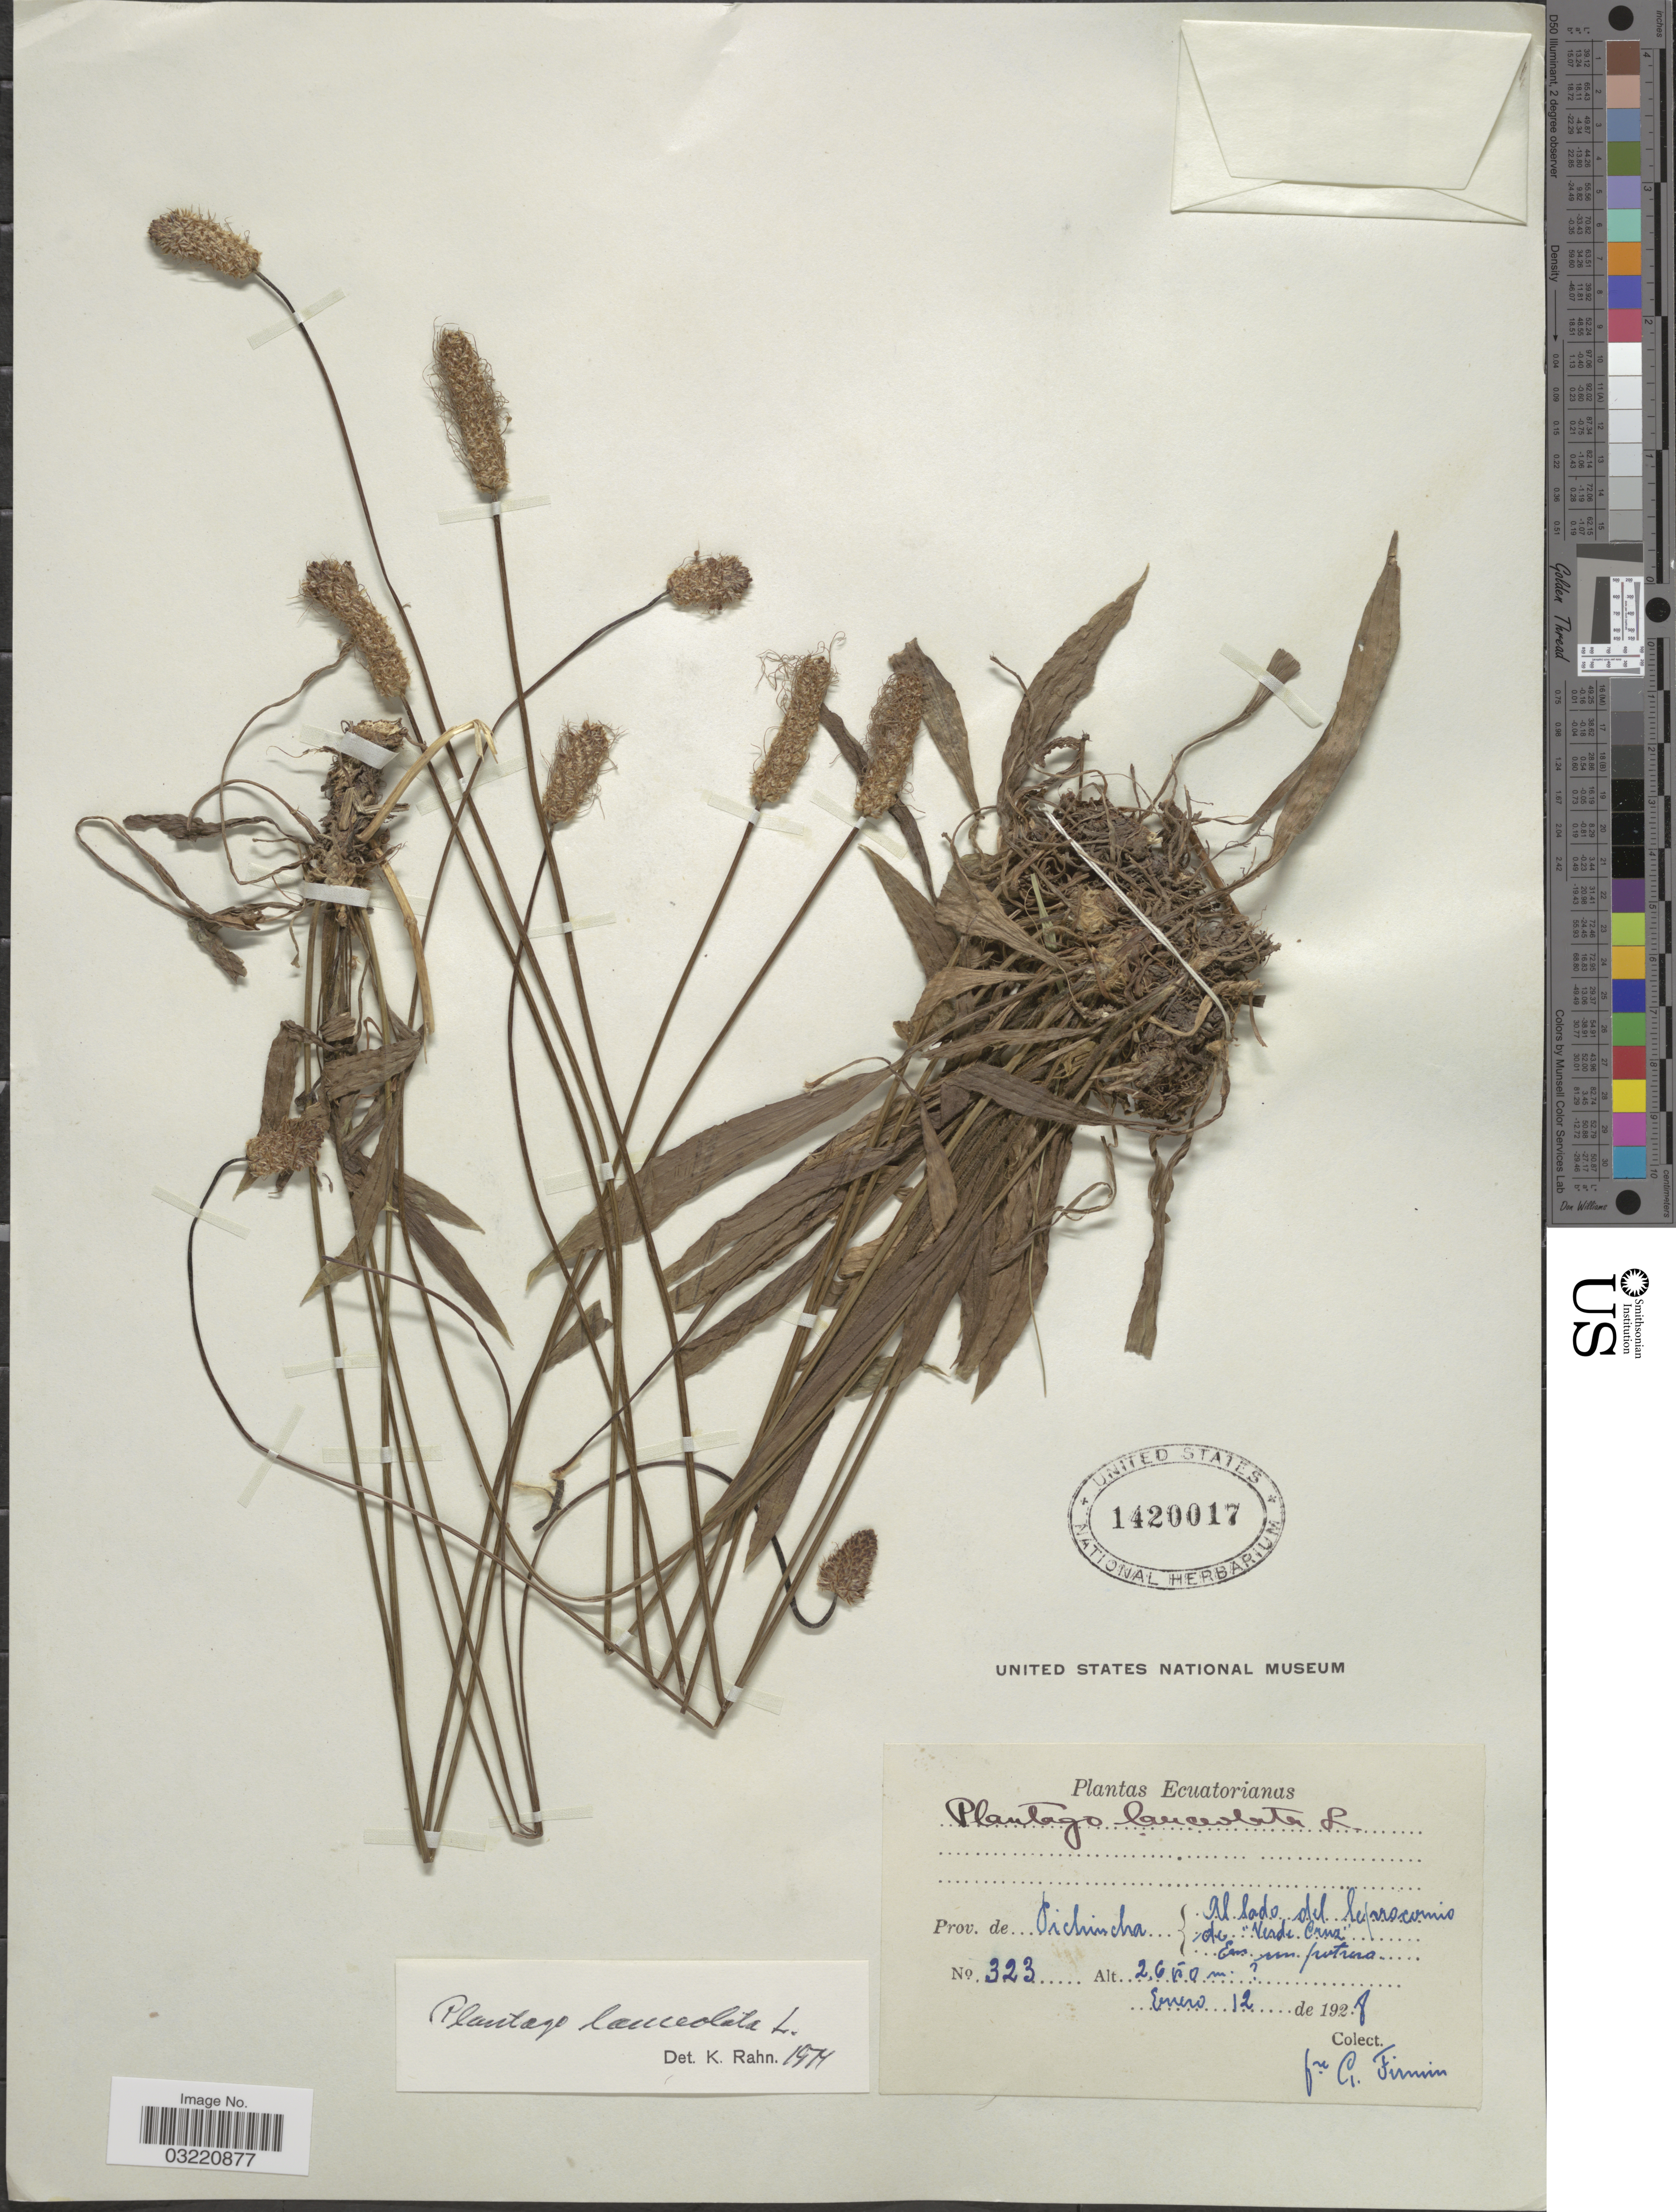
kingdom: Plantae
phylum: Tracheophyta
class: Magnoliopsida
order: Lamiales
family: Plantaginaceae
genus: Plantago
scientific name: Plantago lanceolata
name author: L.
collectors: F. Firmin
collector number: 323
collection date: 1928-01-12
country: Ecuador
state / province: Pichincha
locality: Al lado del leprocomio de "Verde Cruz".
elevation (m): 2650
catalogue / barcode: US 1420017